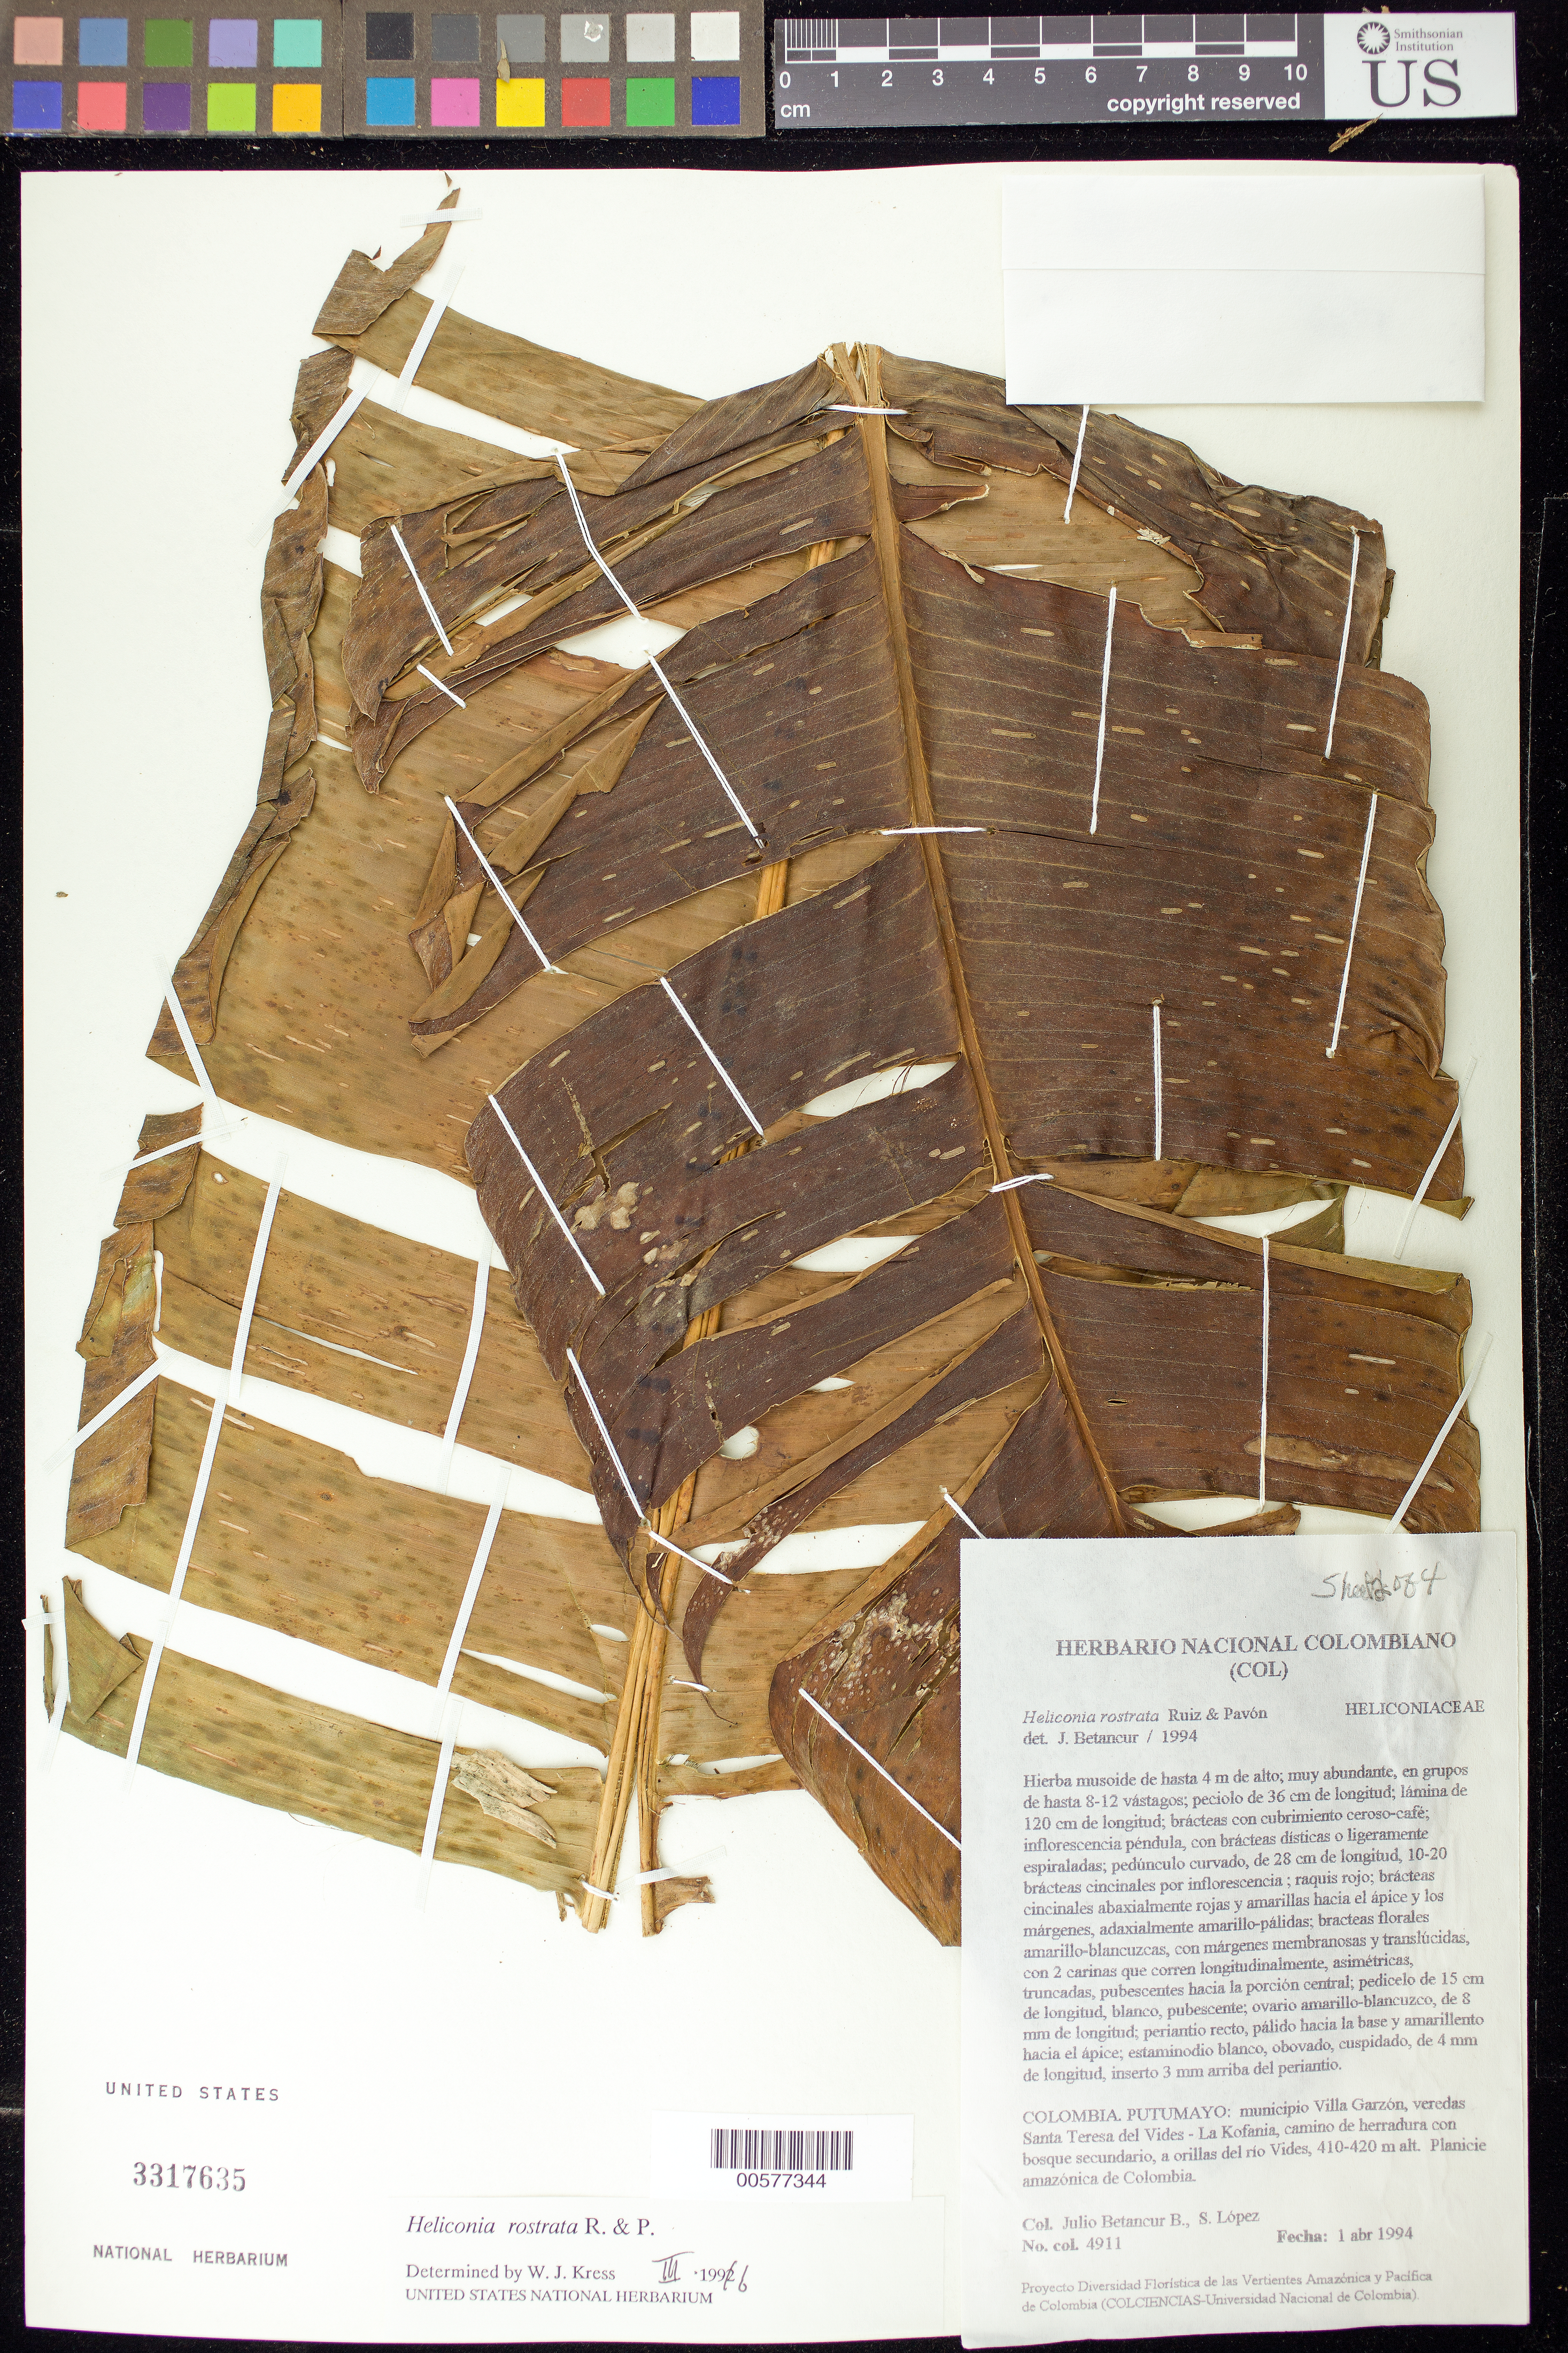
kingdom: Plantae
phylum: Tracheophyta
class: Liliopsida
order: Zingiberales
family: Heliconiaceae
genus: Heliconia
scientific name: Heliconia rostrata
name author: Ruiz & Pav.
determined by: Betancur, J. C.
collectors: J. C. Betancur & S. Lopez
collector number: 4911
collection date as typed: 01 Apr 1994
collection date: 1994-04-01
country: Colombia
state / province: Putumayo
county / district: Villa Garzon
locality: Along Santa Teresa del Vides and La Kofania trails, pack animal trail with secondary forest, next to Rio Vides, Amazonian plain in Columbia.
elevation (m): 410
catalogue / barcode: US 3317635